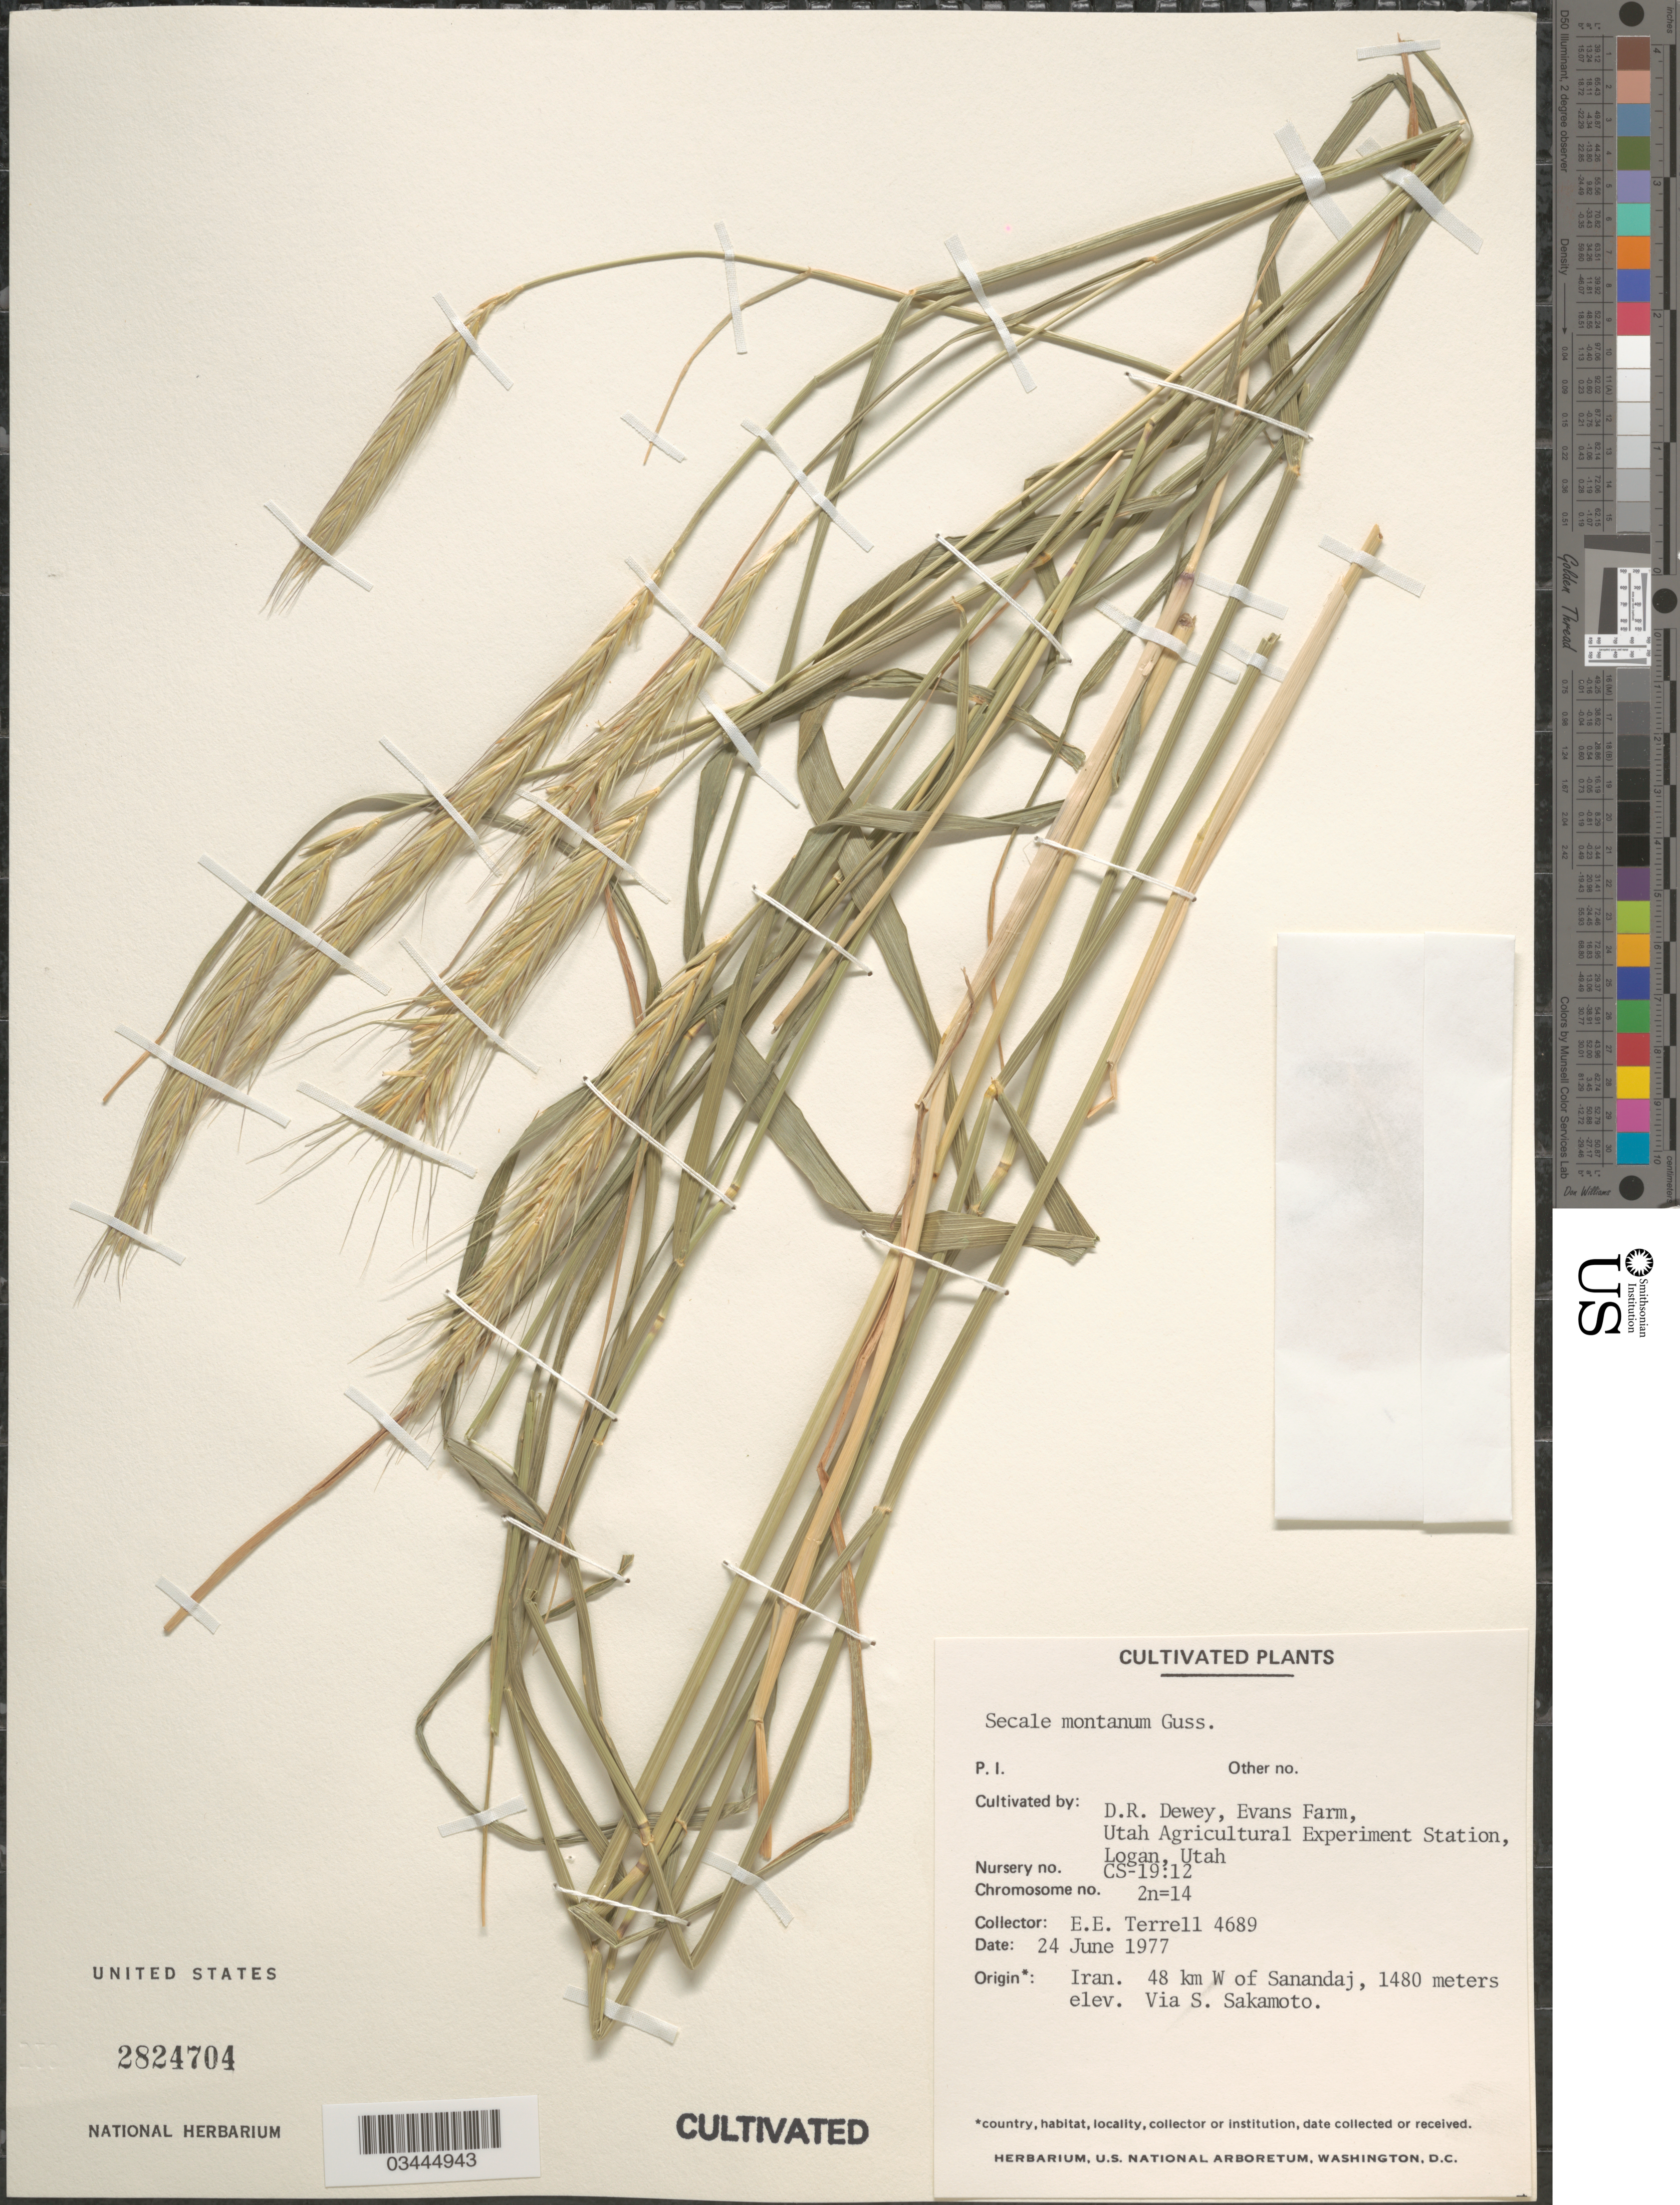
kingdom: Plantae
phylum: Tracheophyta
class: Liliopsida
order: Poales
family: Poaceae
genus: Secale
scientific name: Secale montanum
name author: Gussone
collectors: D. Dewey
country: United States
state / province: Utah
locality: Evans Farm, Utah Agricultural Experiment Station, Logan. Nursery no. CS=19:12.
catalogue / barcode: US 2824704